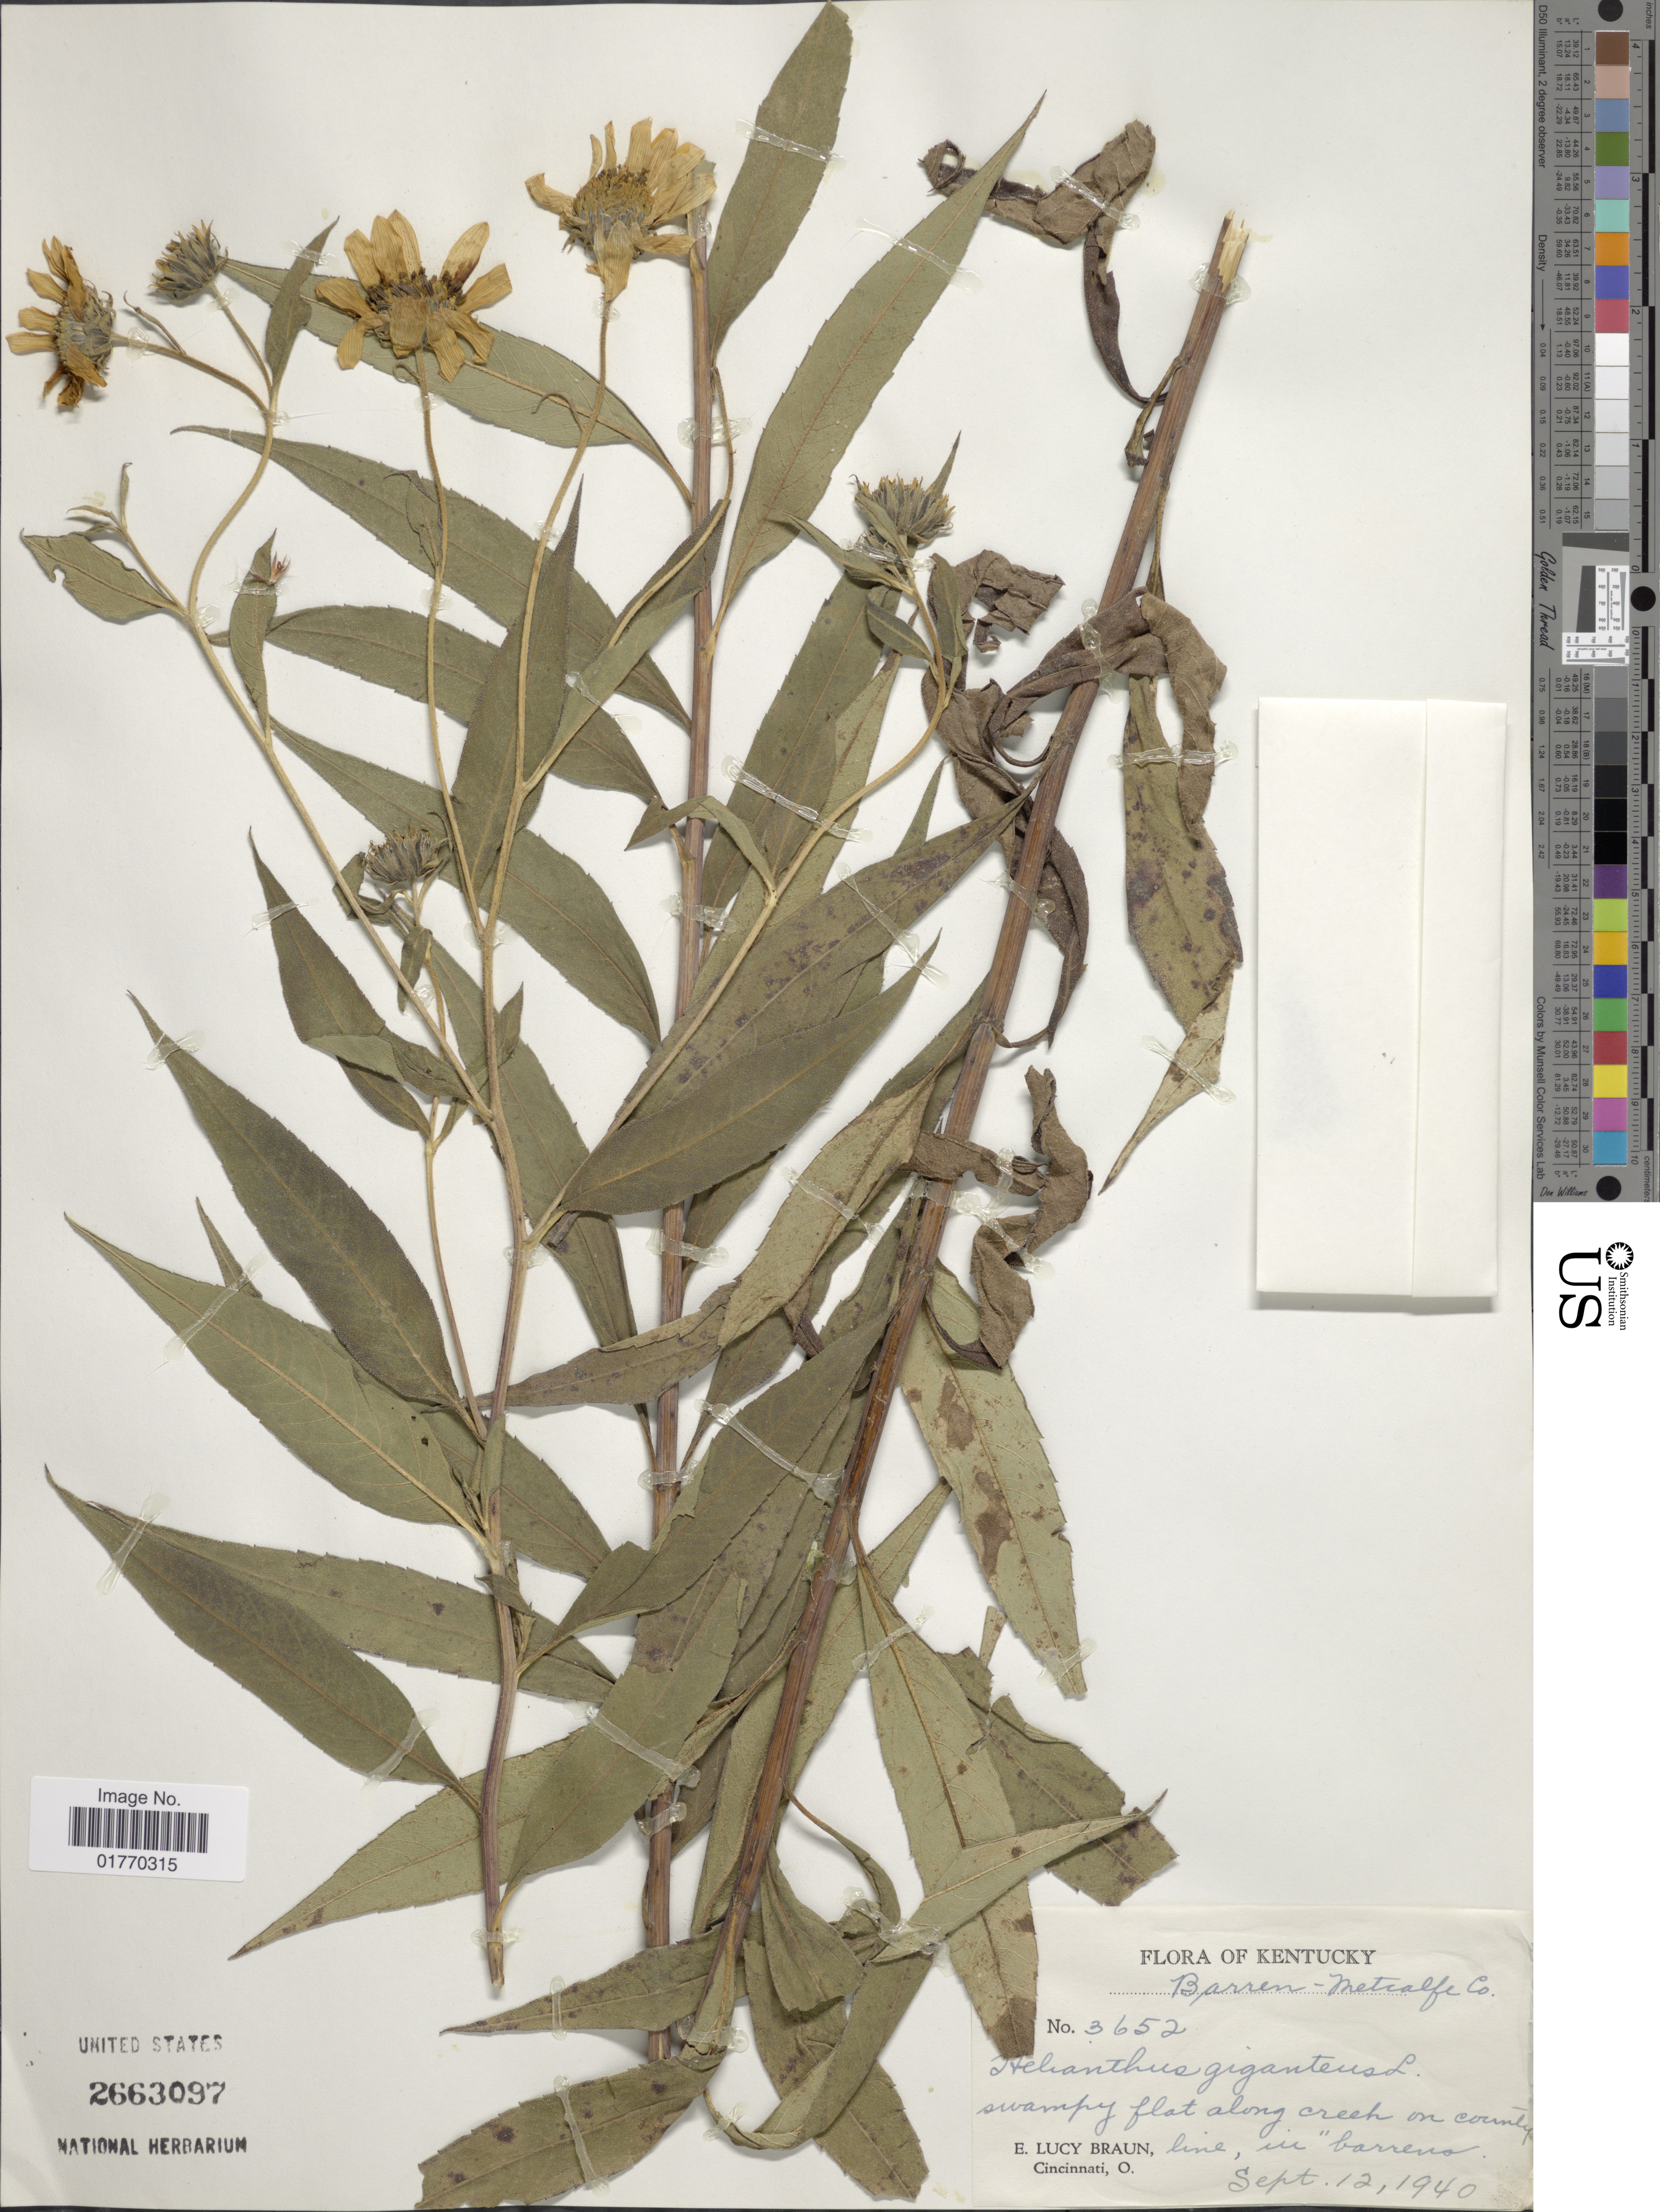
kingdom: Plantae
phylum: Tracheophyta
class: Magnoliopsida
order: Asterales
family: Asteraceae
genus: Helianthus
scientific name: Helianthus giganteus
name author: L.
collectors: E. L. Braun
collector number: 3652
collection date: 1940-09-12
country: United States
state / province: Kentucky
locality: Swampy flat along creek on county line, in barreno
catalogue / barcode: US 2663097